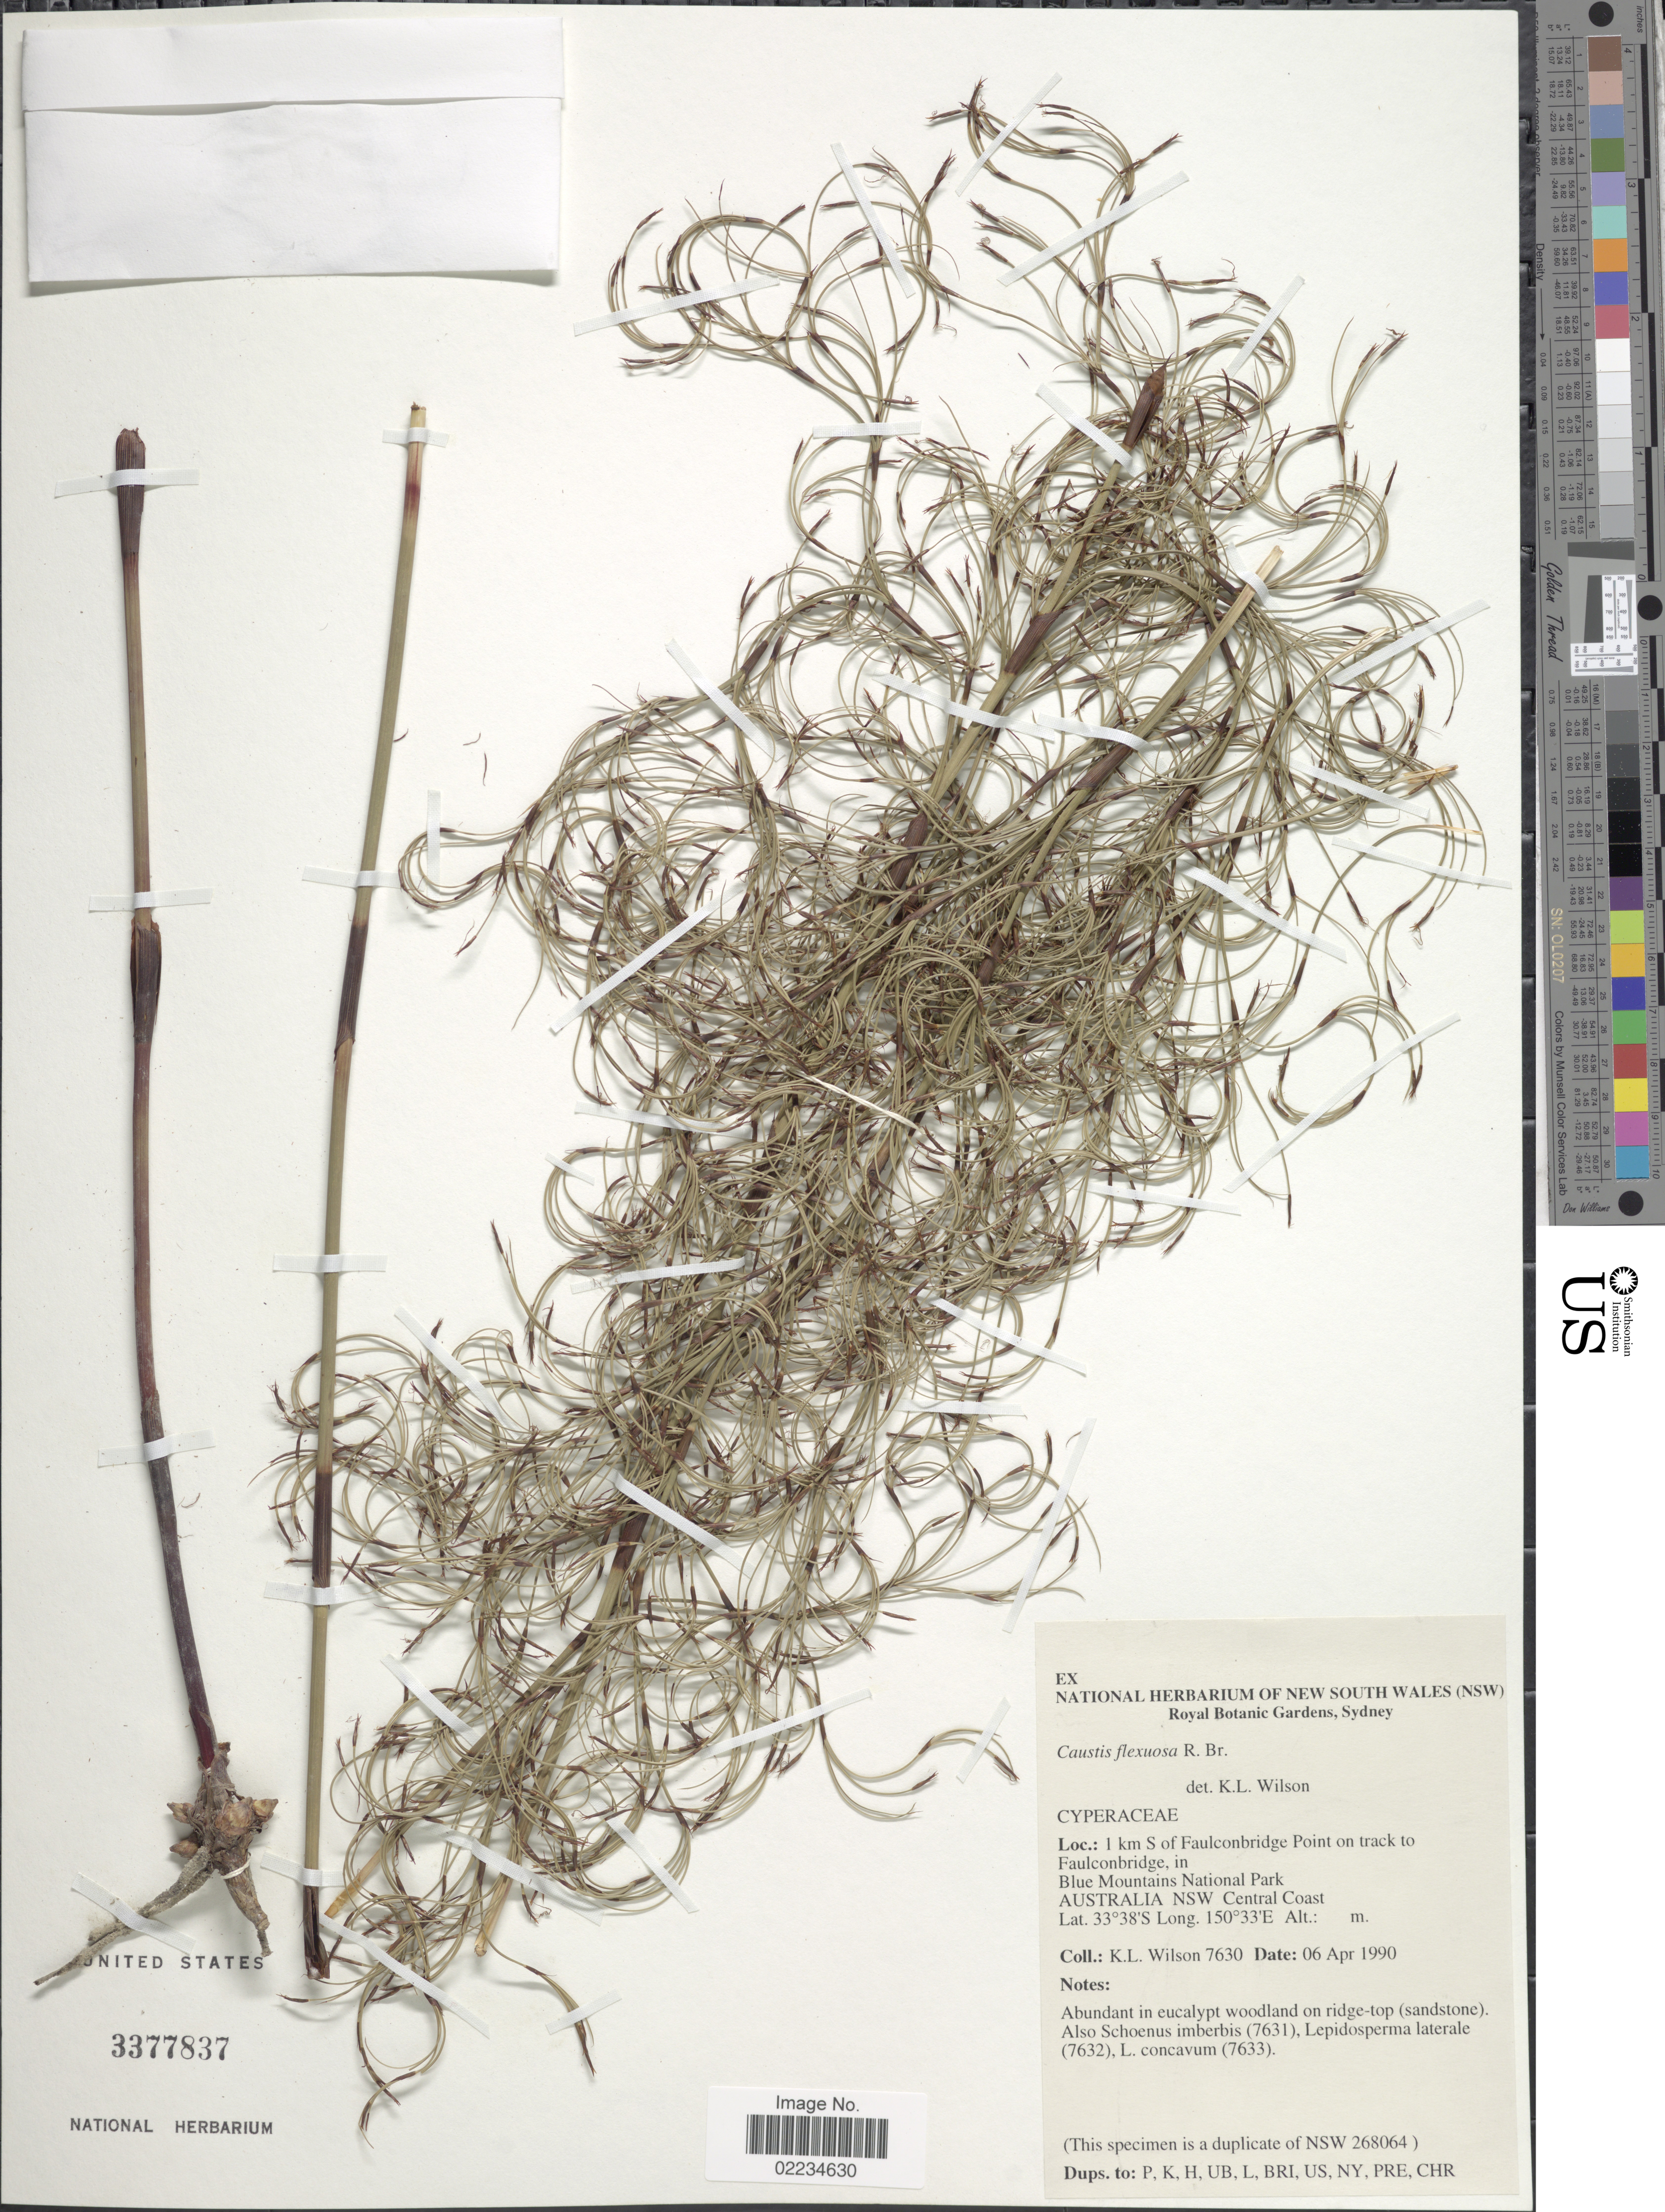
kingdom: Plantae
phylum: Tracheophyta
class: Liliopsida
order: Poales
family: Cyperaceae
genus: Caustis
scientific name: Caustis flexuosa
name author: R. Br.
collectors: K. L. Wilson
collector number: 7630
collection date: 1990-04-06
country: Australia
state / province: New South Wales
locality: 1 km S of Faulconbridge Point on track to Falconbridge, in Blue Mountains National Park, Central Coast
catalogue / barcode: US 3377837